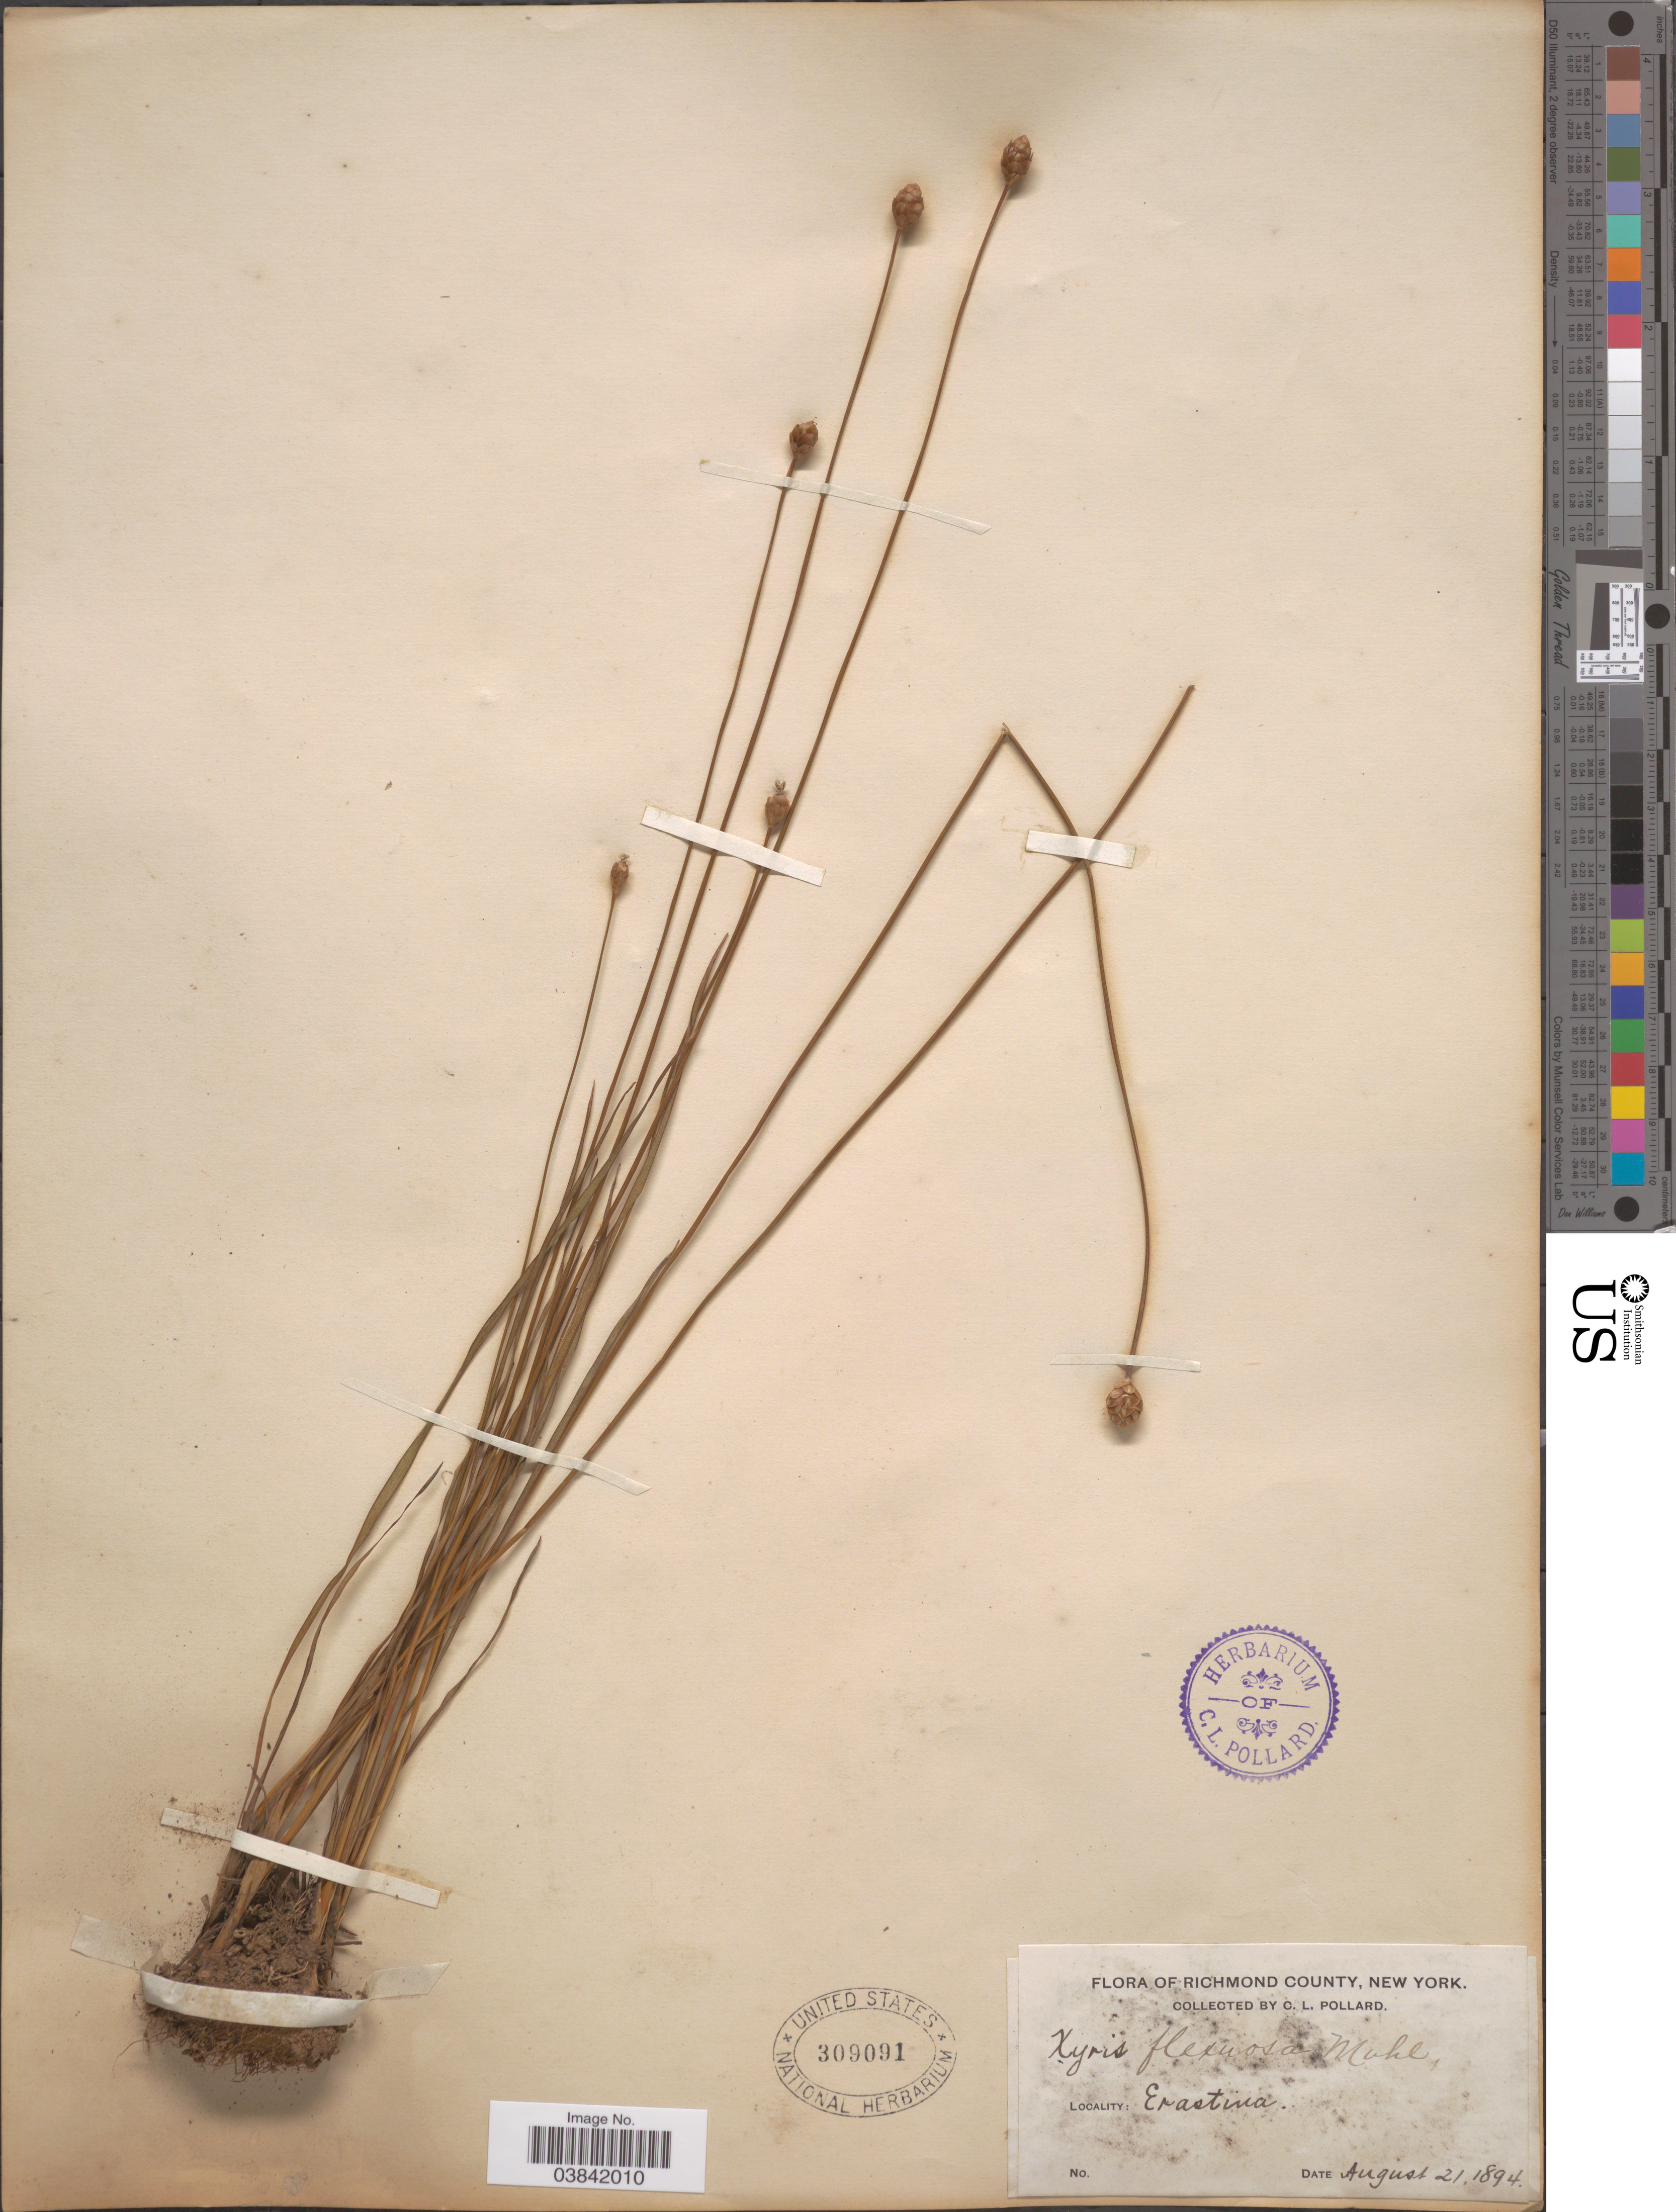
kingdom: Plantae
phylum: Tracheophyta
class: Liliopsida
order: Poales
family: Xyridaceae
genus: Xyris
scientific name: Xyris torta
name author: Sm.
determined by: Strong, Mark T., (BOT), Smithsonian Institution - National Museum of Natural History (UNITED STATES)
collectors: C. L. Pollard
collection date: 1894-08-21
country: United States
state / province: New York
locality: Richmond County. Erastina.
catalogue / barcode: US 309091